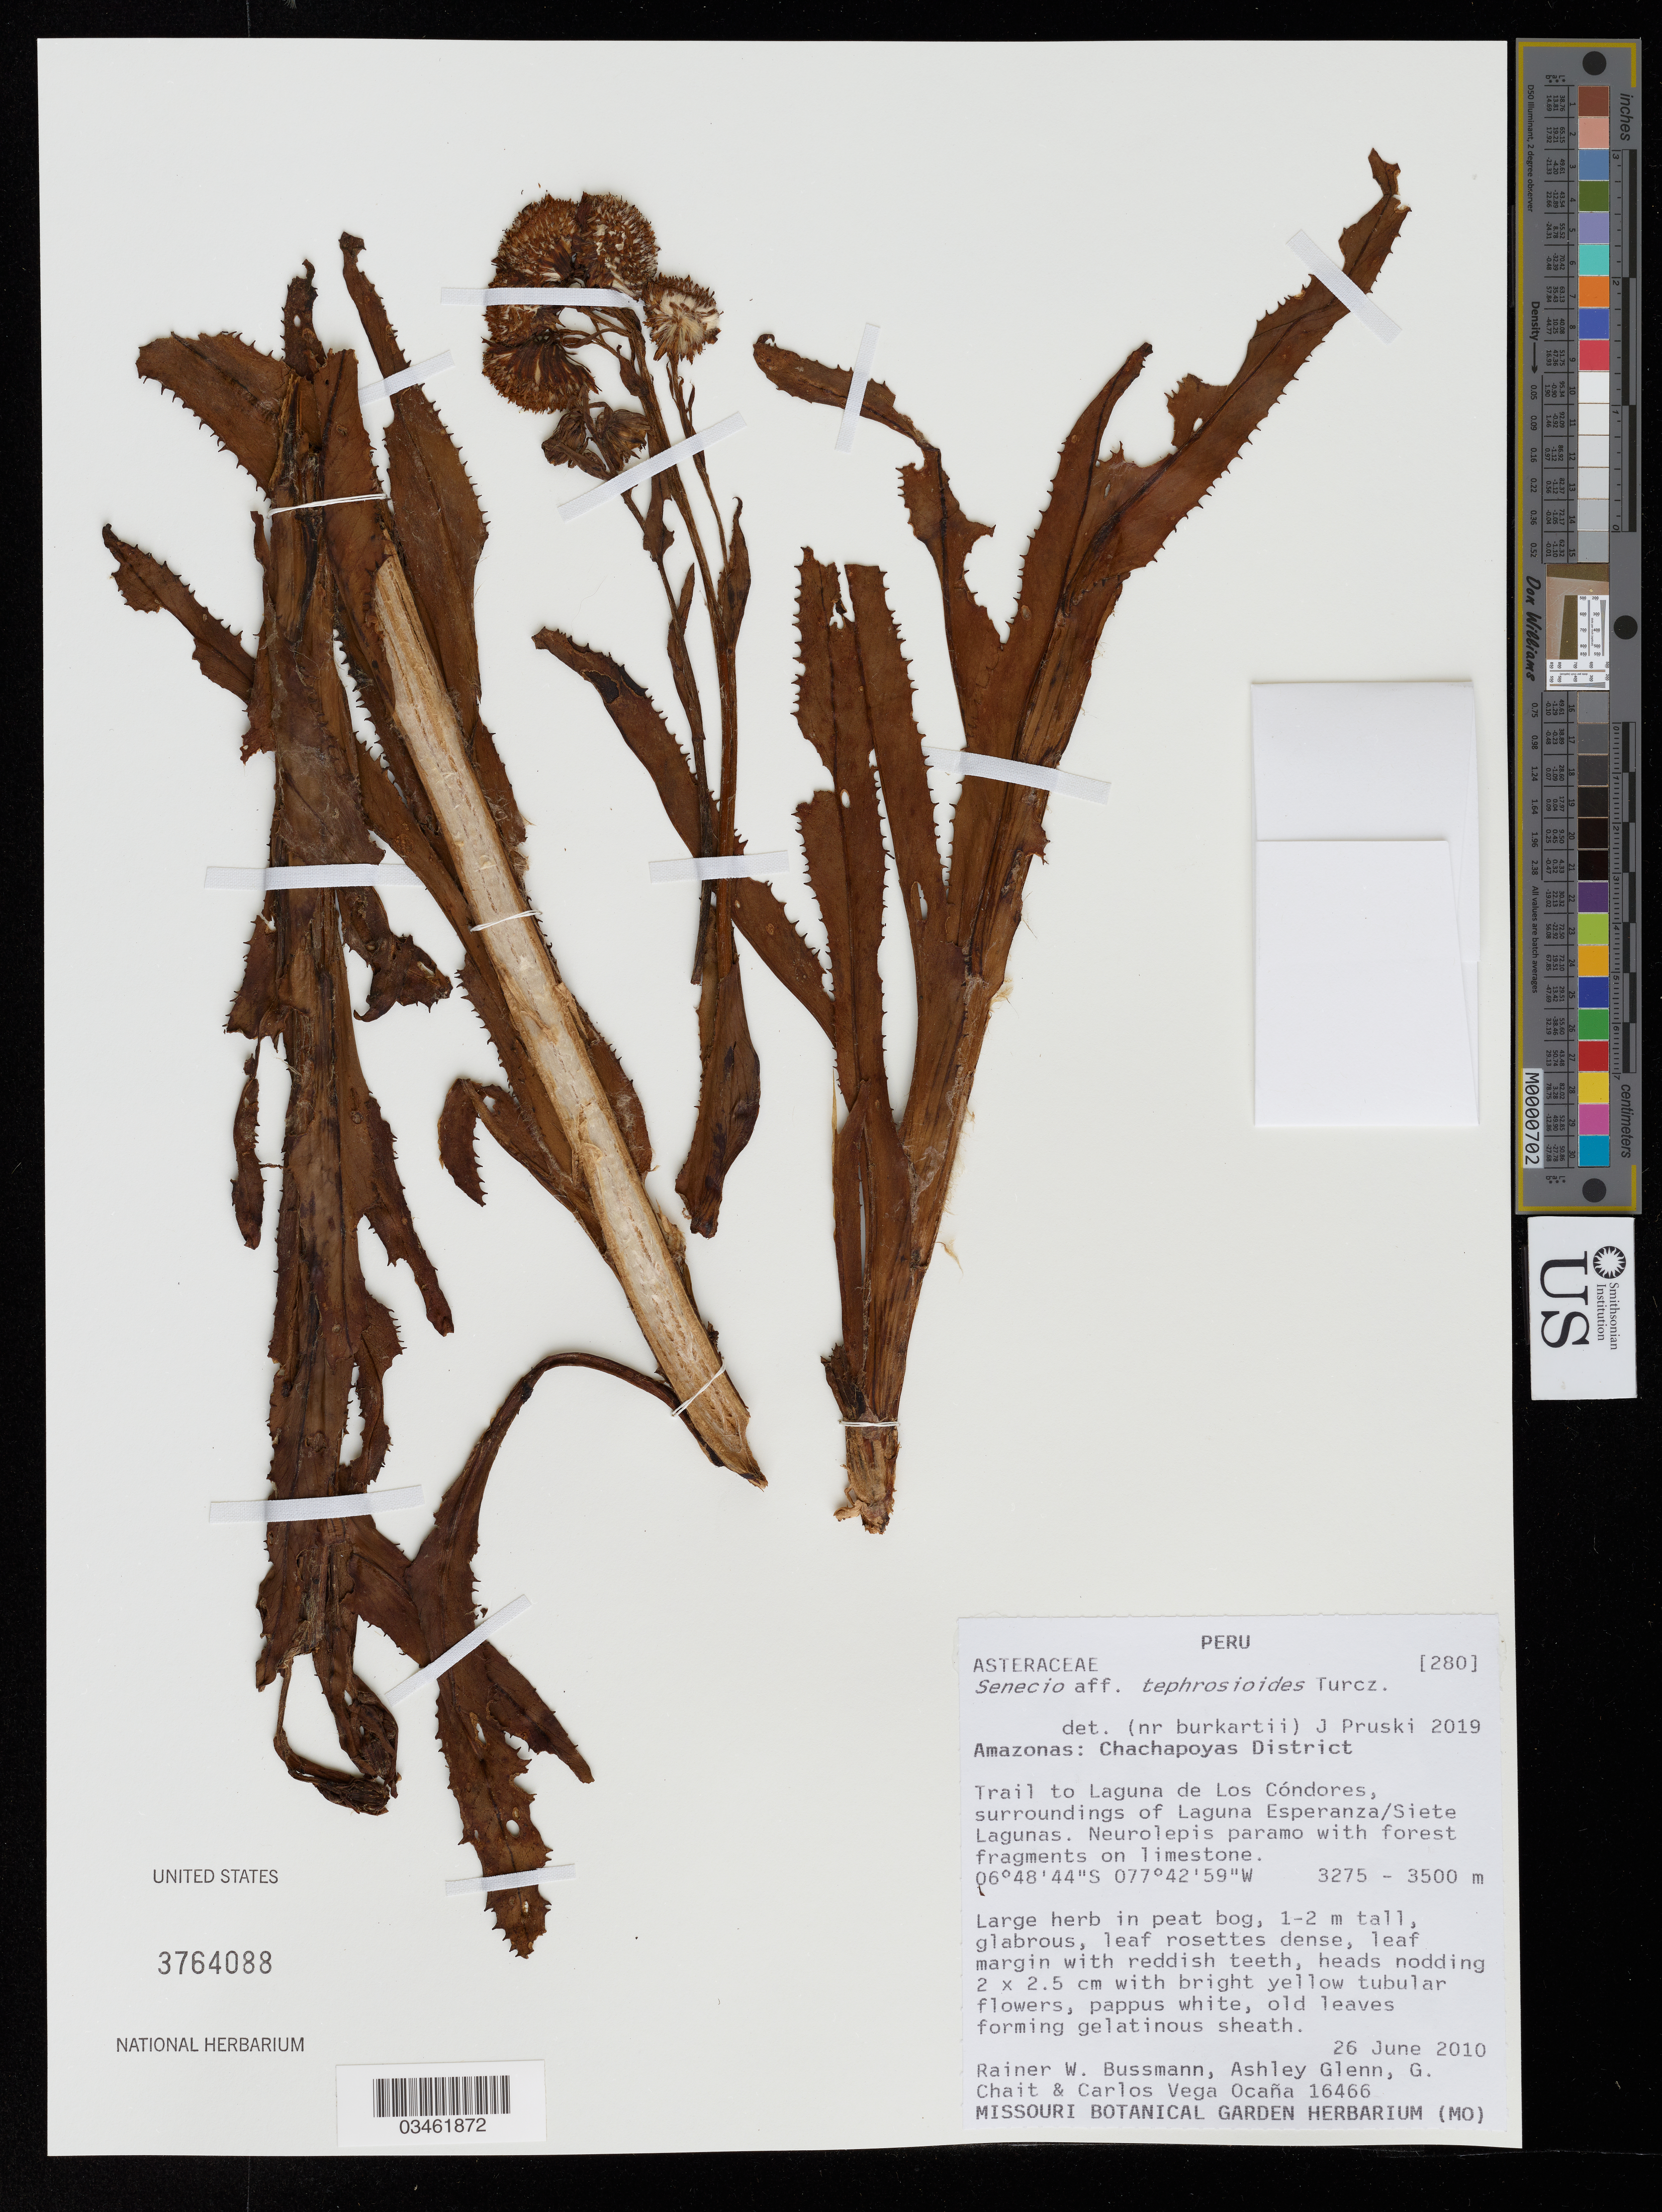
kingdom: Plantae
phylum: Tracheophyta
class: Magnoliopsida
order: Asterales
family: Asteraceae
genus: Senecio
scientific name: Senecio tephrosioides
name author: Turcz.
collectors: R. W. Bussmann, A. Glenn, G. Chait & C. Vega Ocaña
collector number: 16466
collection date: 2010-06-26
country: Peru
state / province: Amazonas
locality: Chachapoyas District. Trail to Laguna de Los Cóndores, surroundings of Laguna Esperanza/Siete Lagunas.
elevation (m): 3275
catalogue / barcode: US 3764088